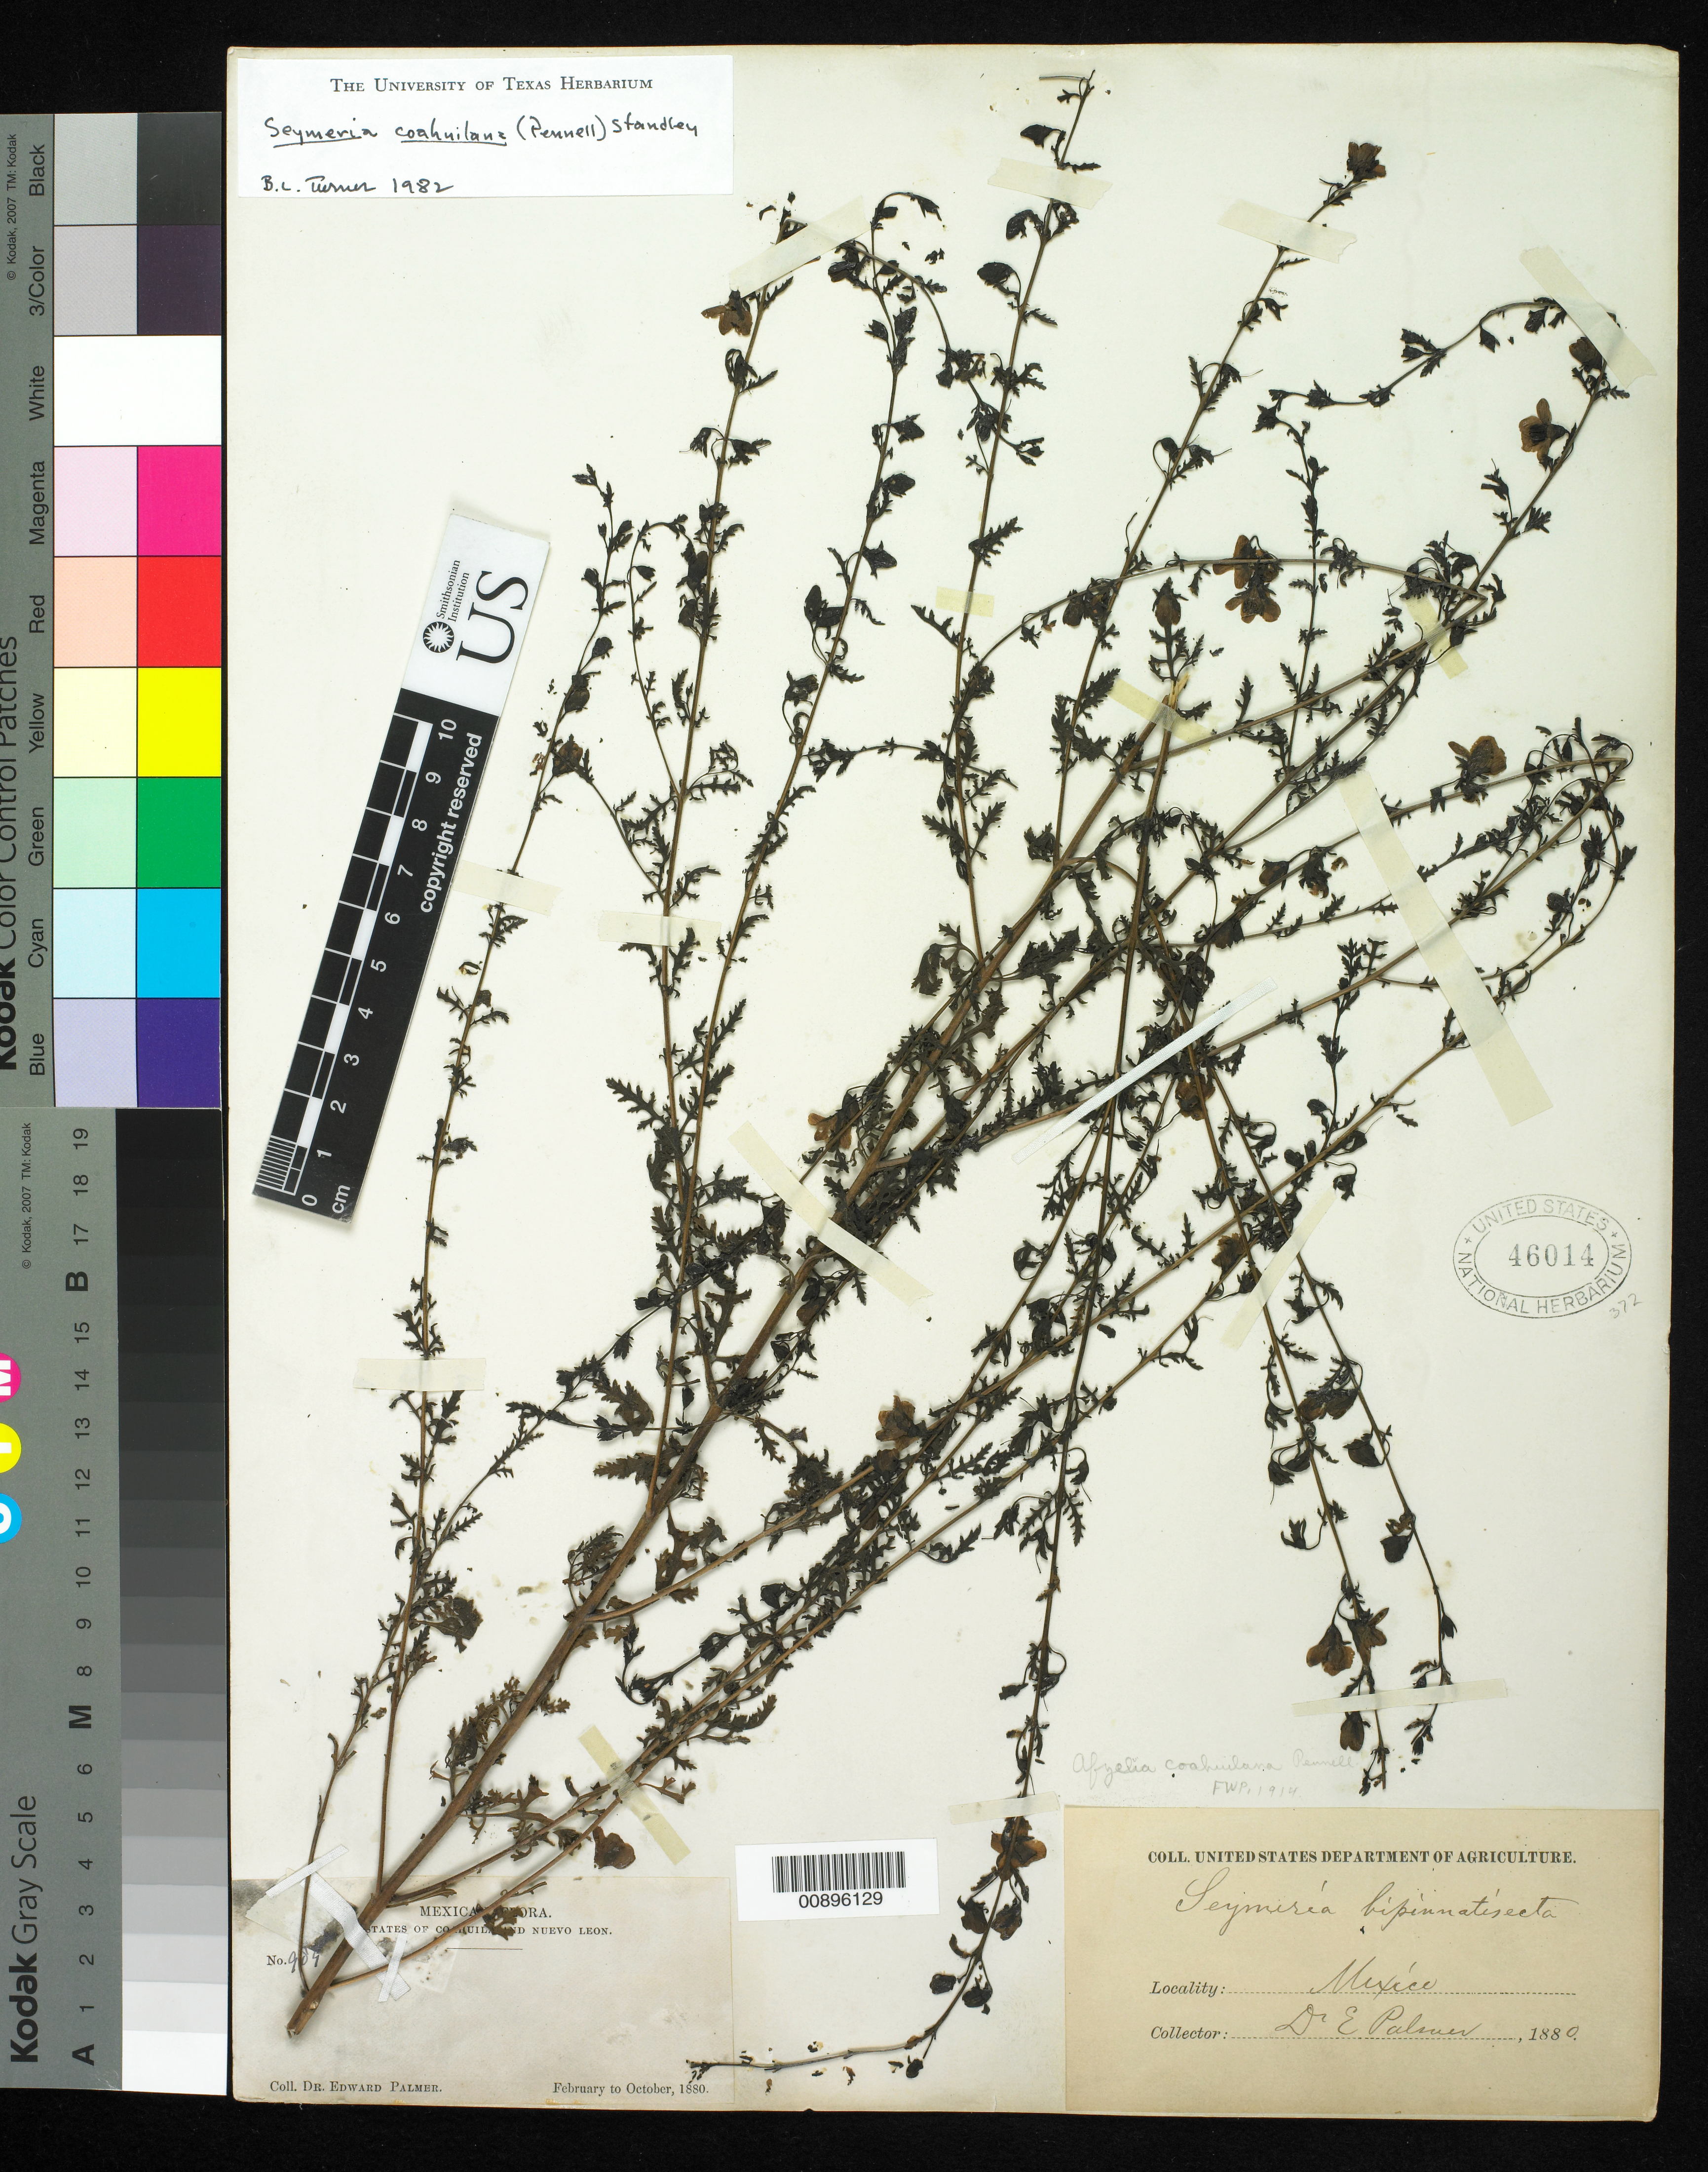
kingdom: Plantae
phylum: Tracheophyta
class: Magnoliopsida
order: Lamiales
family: Orobanchaceae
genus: Seymeria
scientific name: Seymeria coahuilana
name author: (Pennell) Standl.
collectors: E. Palmer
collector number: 989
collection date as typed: Feb 1880 to -- Oct 1880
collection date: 1880-02/1880-10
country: Mexico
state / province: Coahuila / Nuevo León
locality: States of Coahuila and Nuevo León.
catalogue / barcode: US 46014